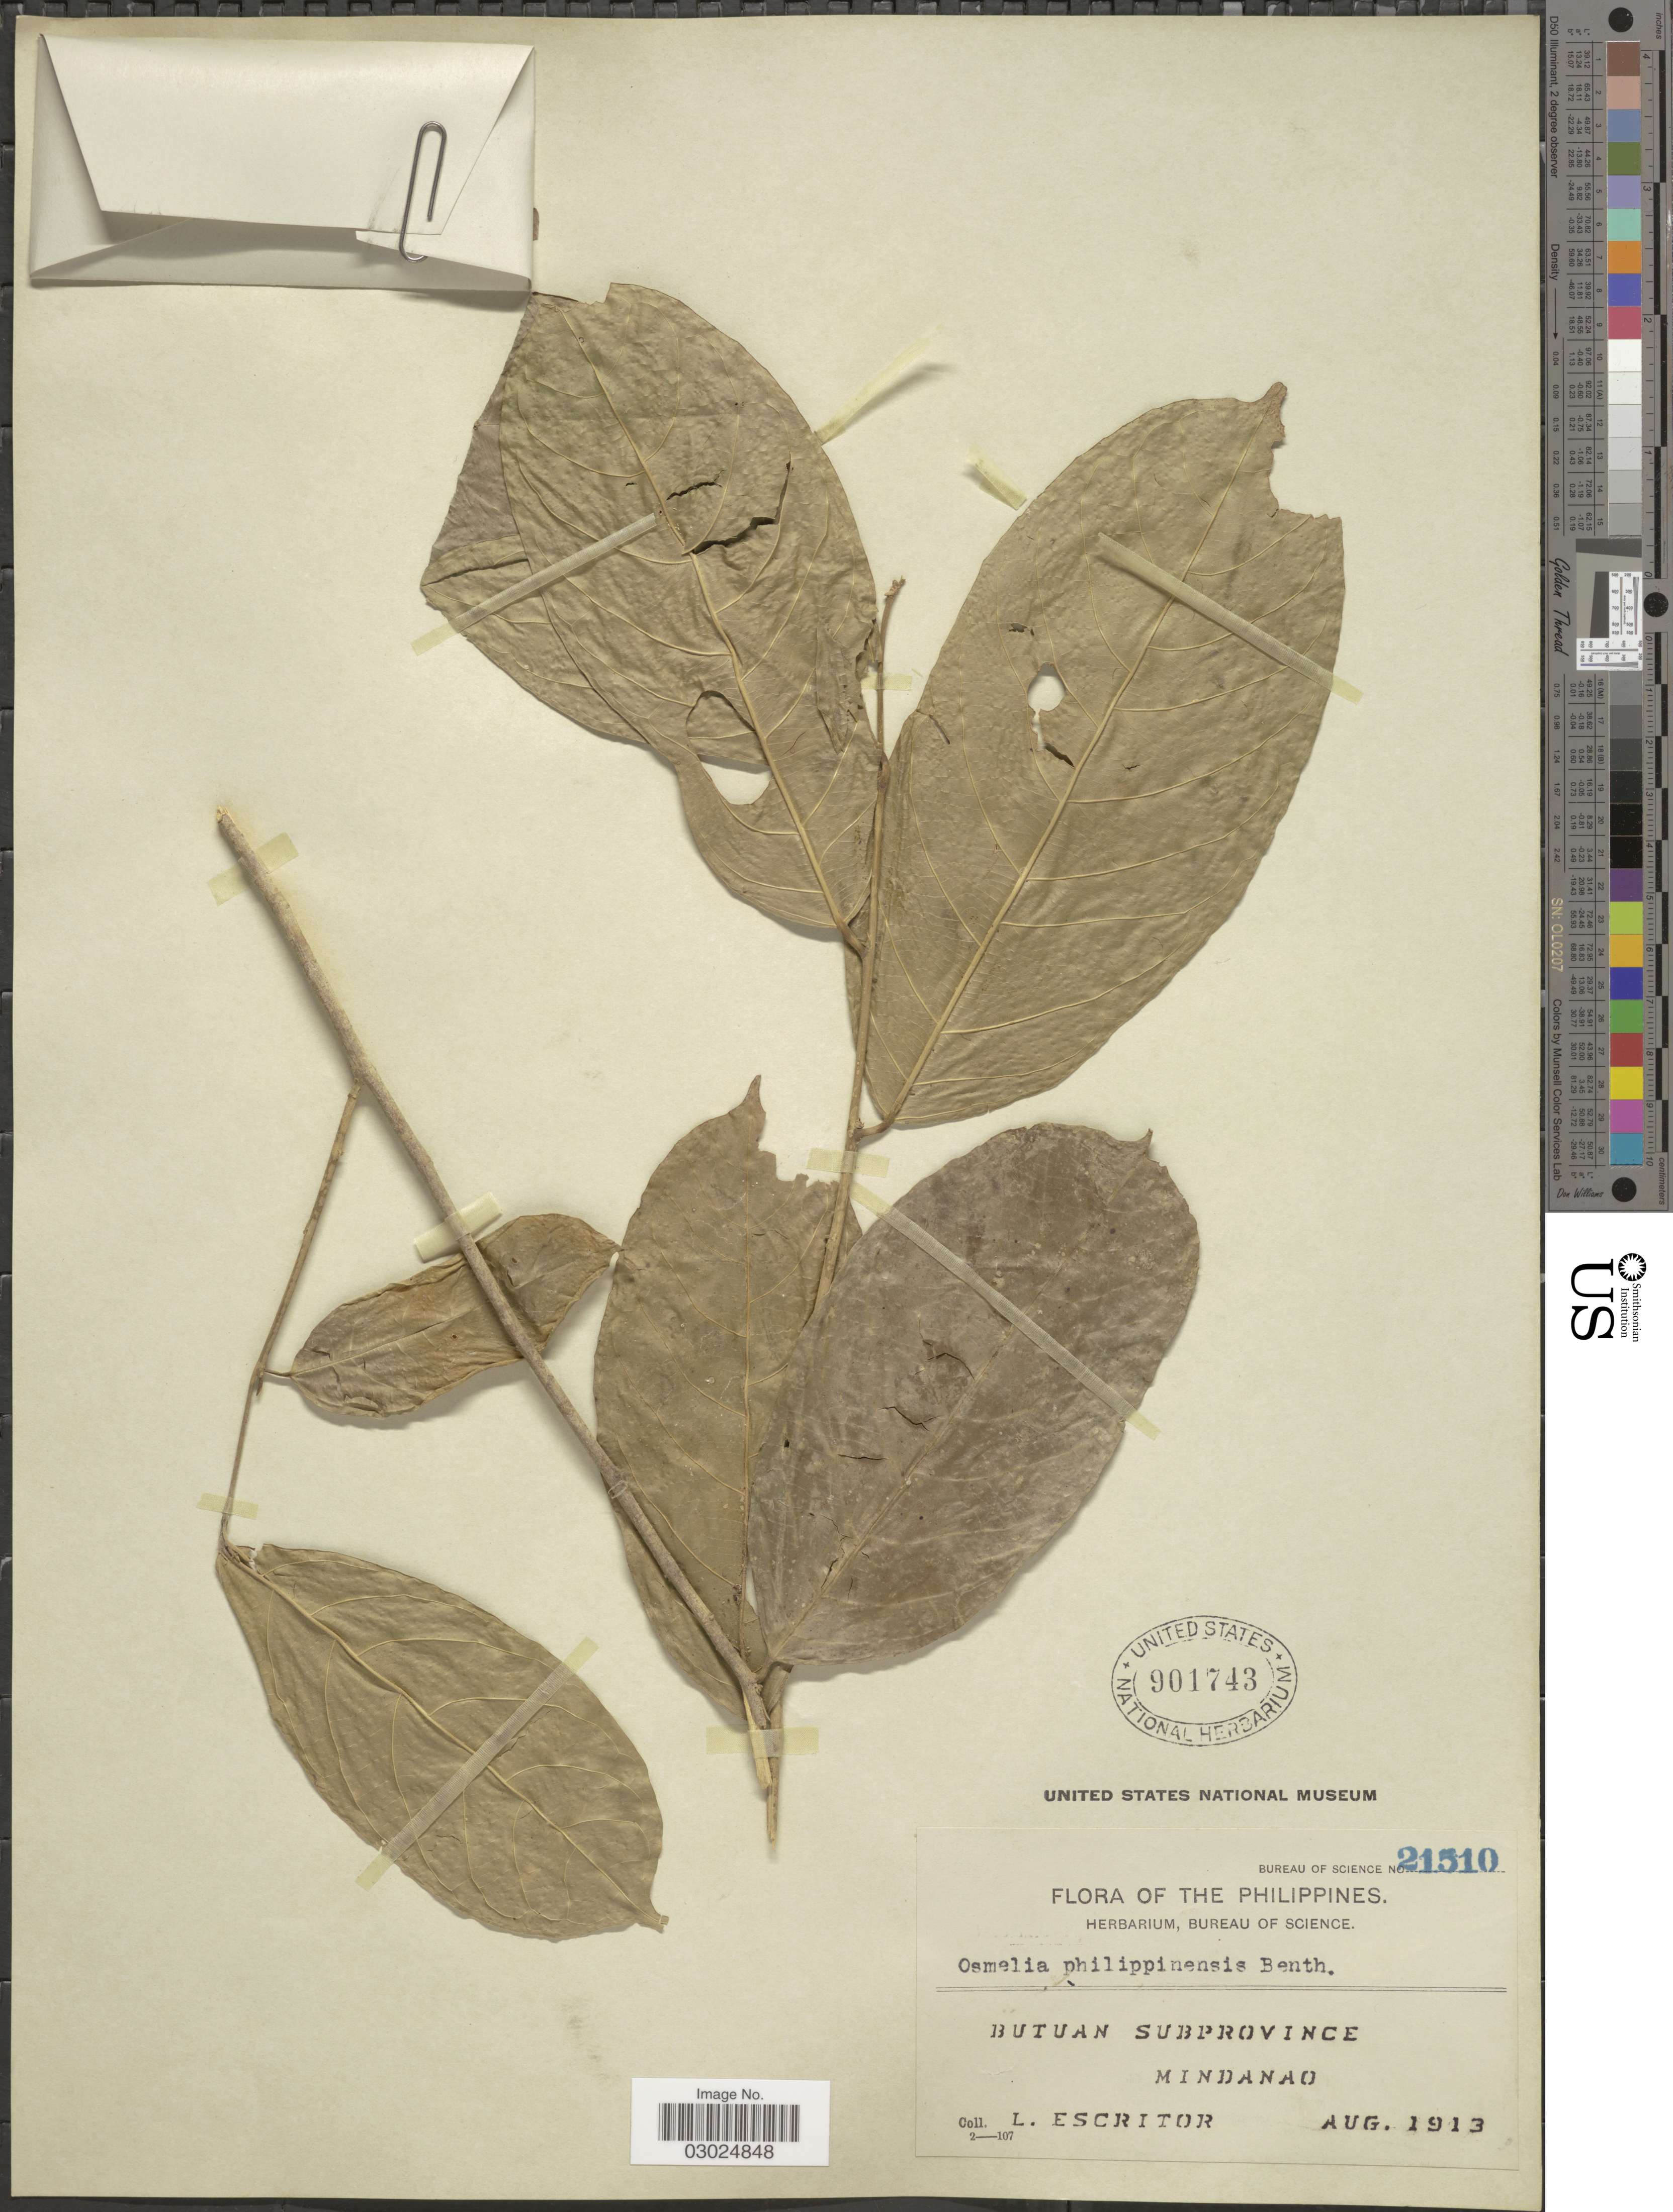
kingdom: Plantae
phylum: Tracheophyta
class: Magnoliopsida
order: Malpighiales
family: Salicaceae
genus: Osmelia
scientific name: Osmelia philippina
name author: (Turcz.) Benth.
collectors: L. Escritor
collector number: Bureau of Science 21510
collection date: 1913-08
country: Philippines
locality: Butuan Subprovince, Mindanao.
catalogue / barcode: US 901743